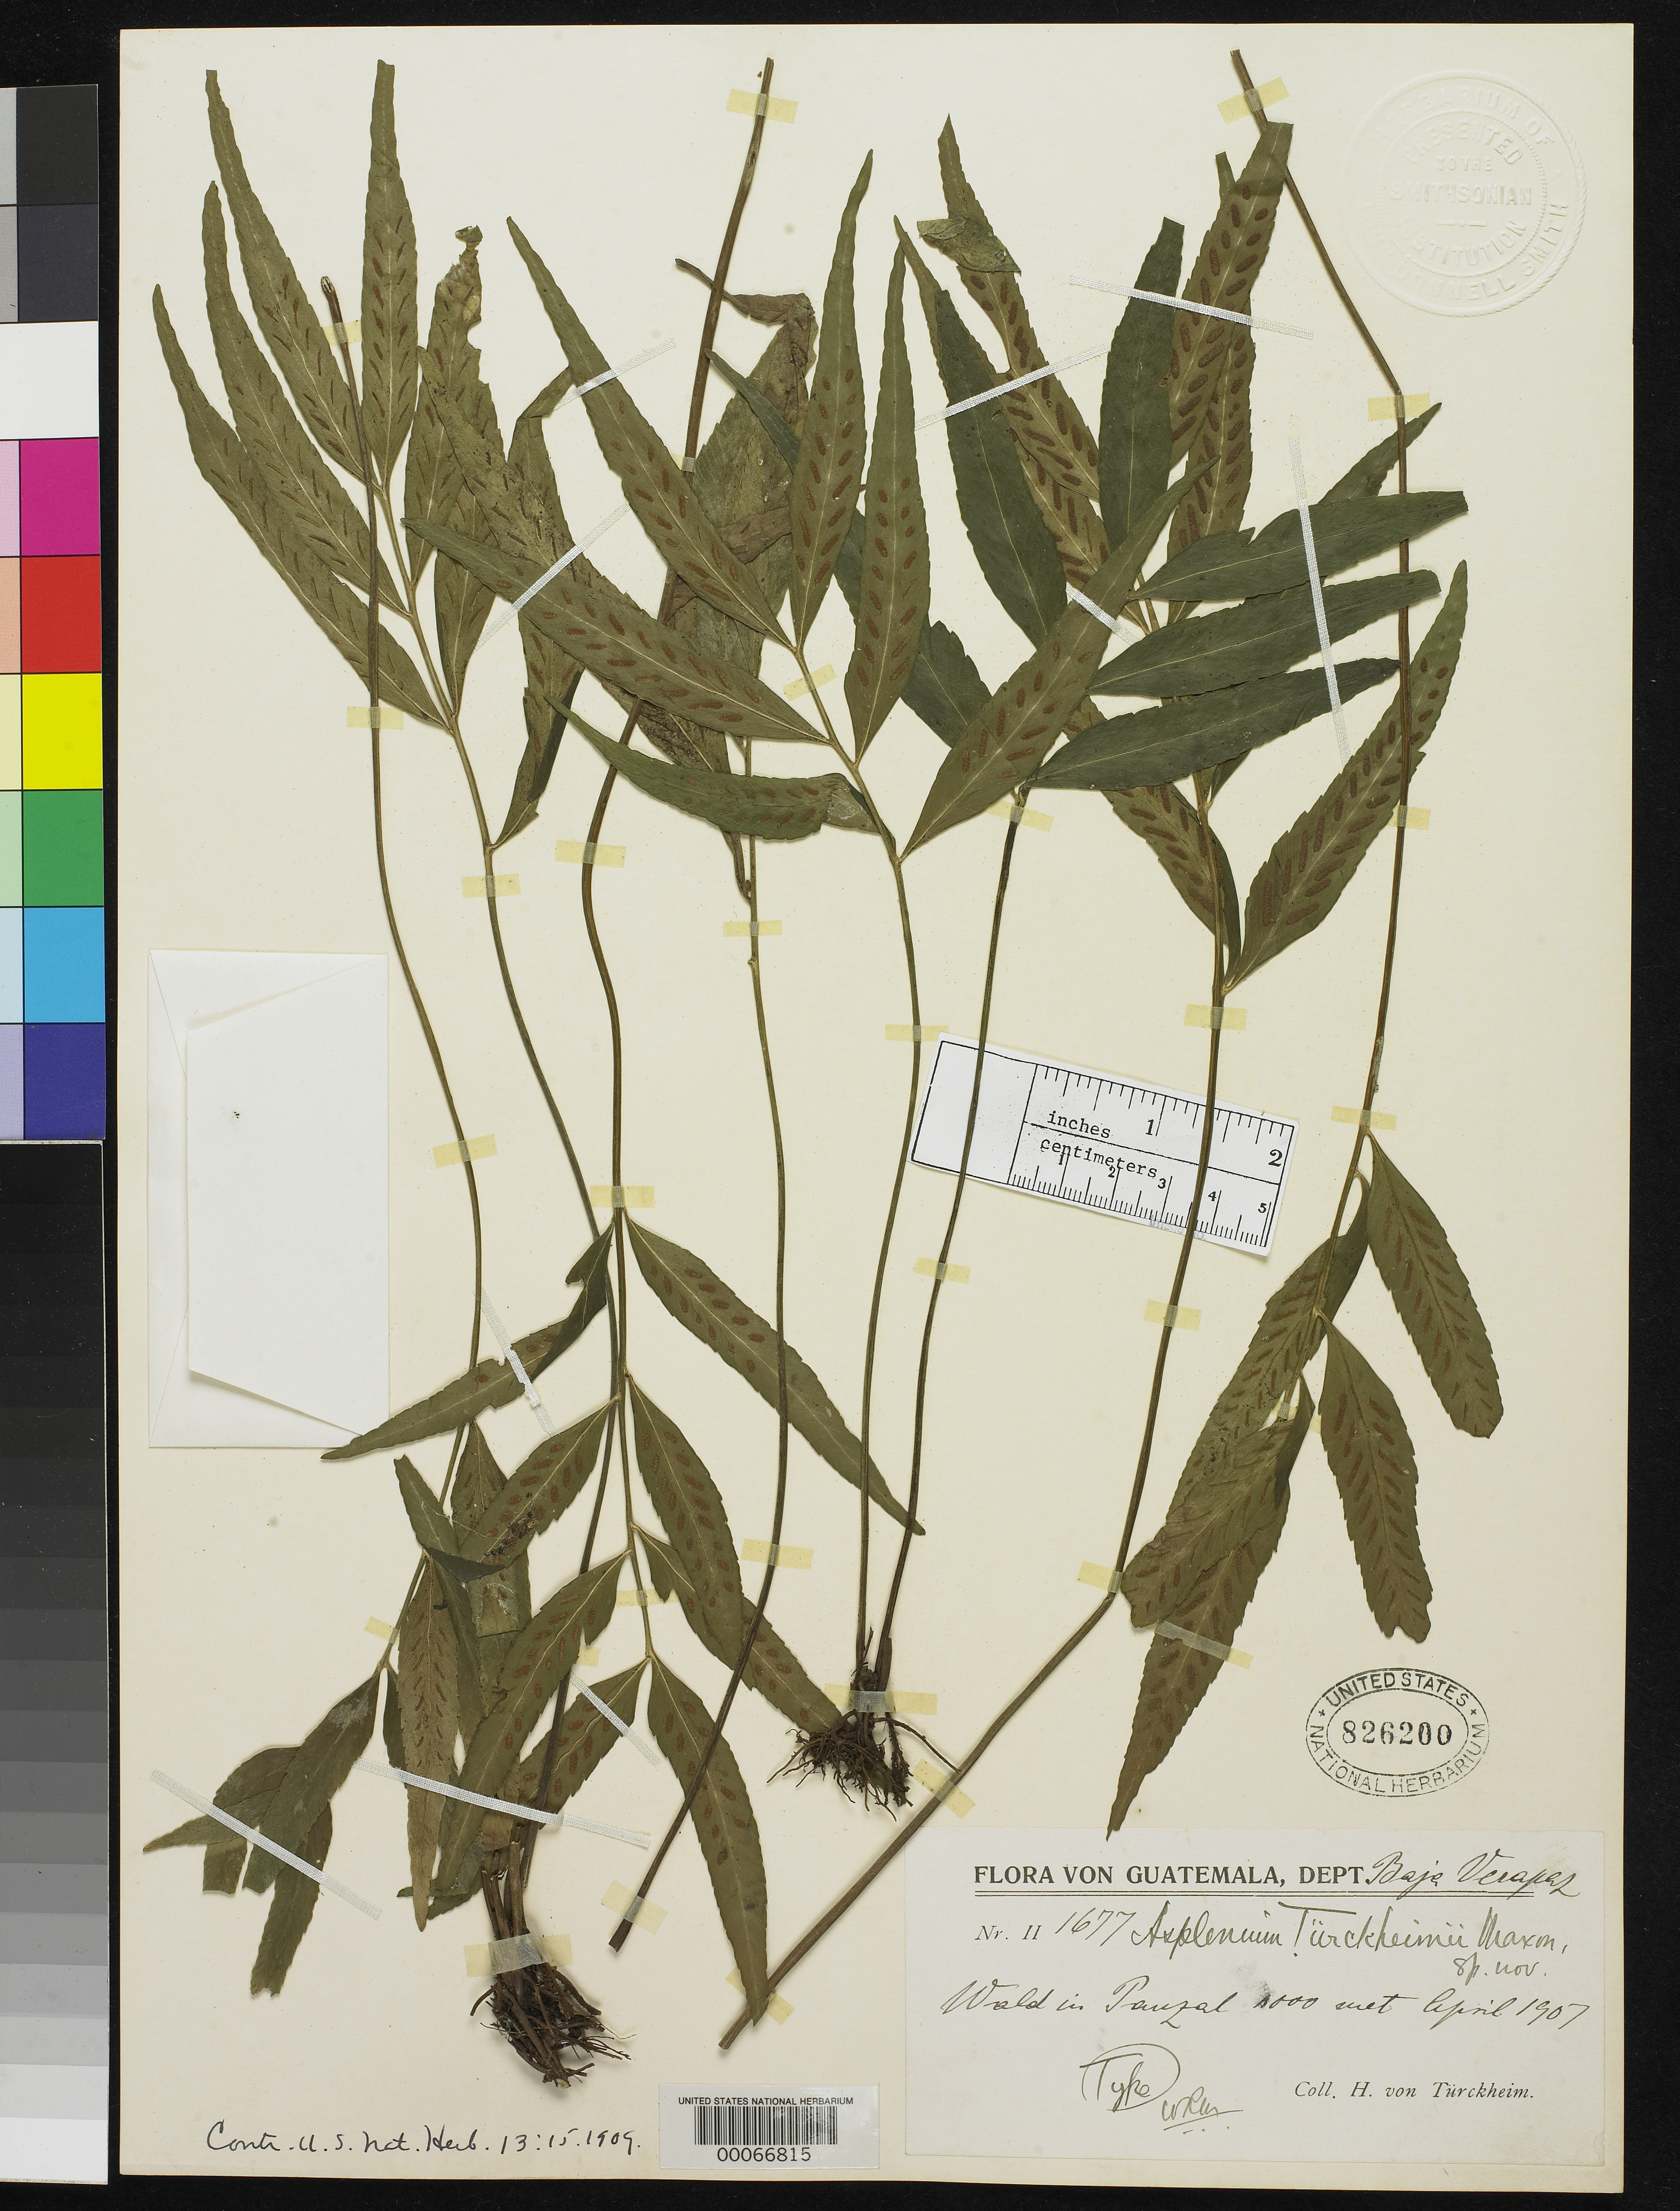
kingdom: Plantae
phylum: Tracheophyta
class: Polypodiopsida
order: Polypodiales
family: Aspleniaceae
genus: Asplenium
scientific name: Asplenium tuerckheimii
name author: Maxon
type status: Holotype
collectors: H. von Türckheim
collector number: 1677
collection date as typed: Apr 1907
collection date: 1907-04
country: Guatemala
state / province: Baja Verapaz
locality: Wald in Pauzal.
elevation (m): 1000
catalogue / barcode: US 826200